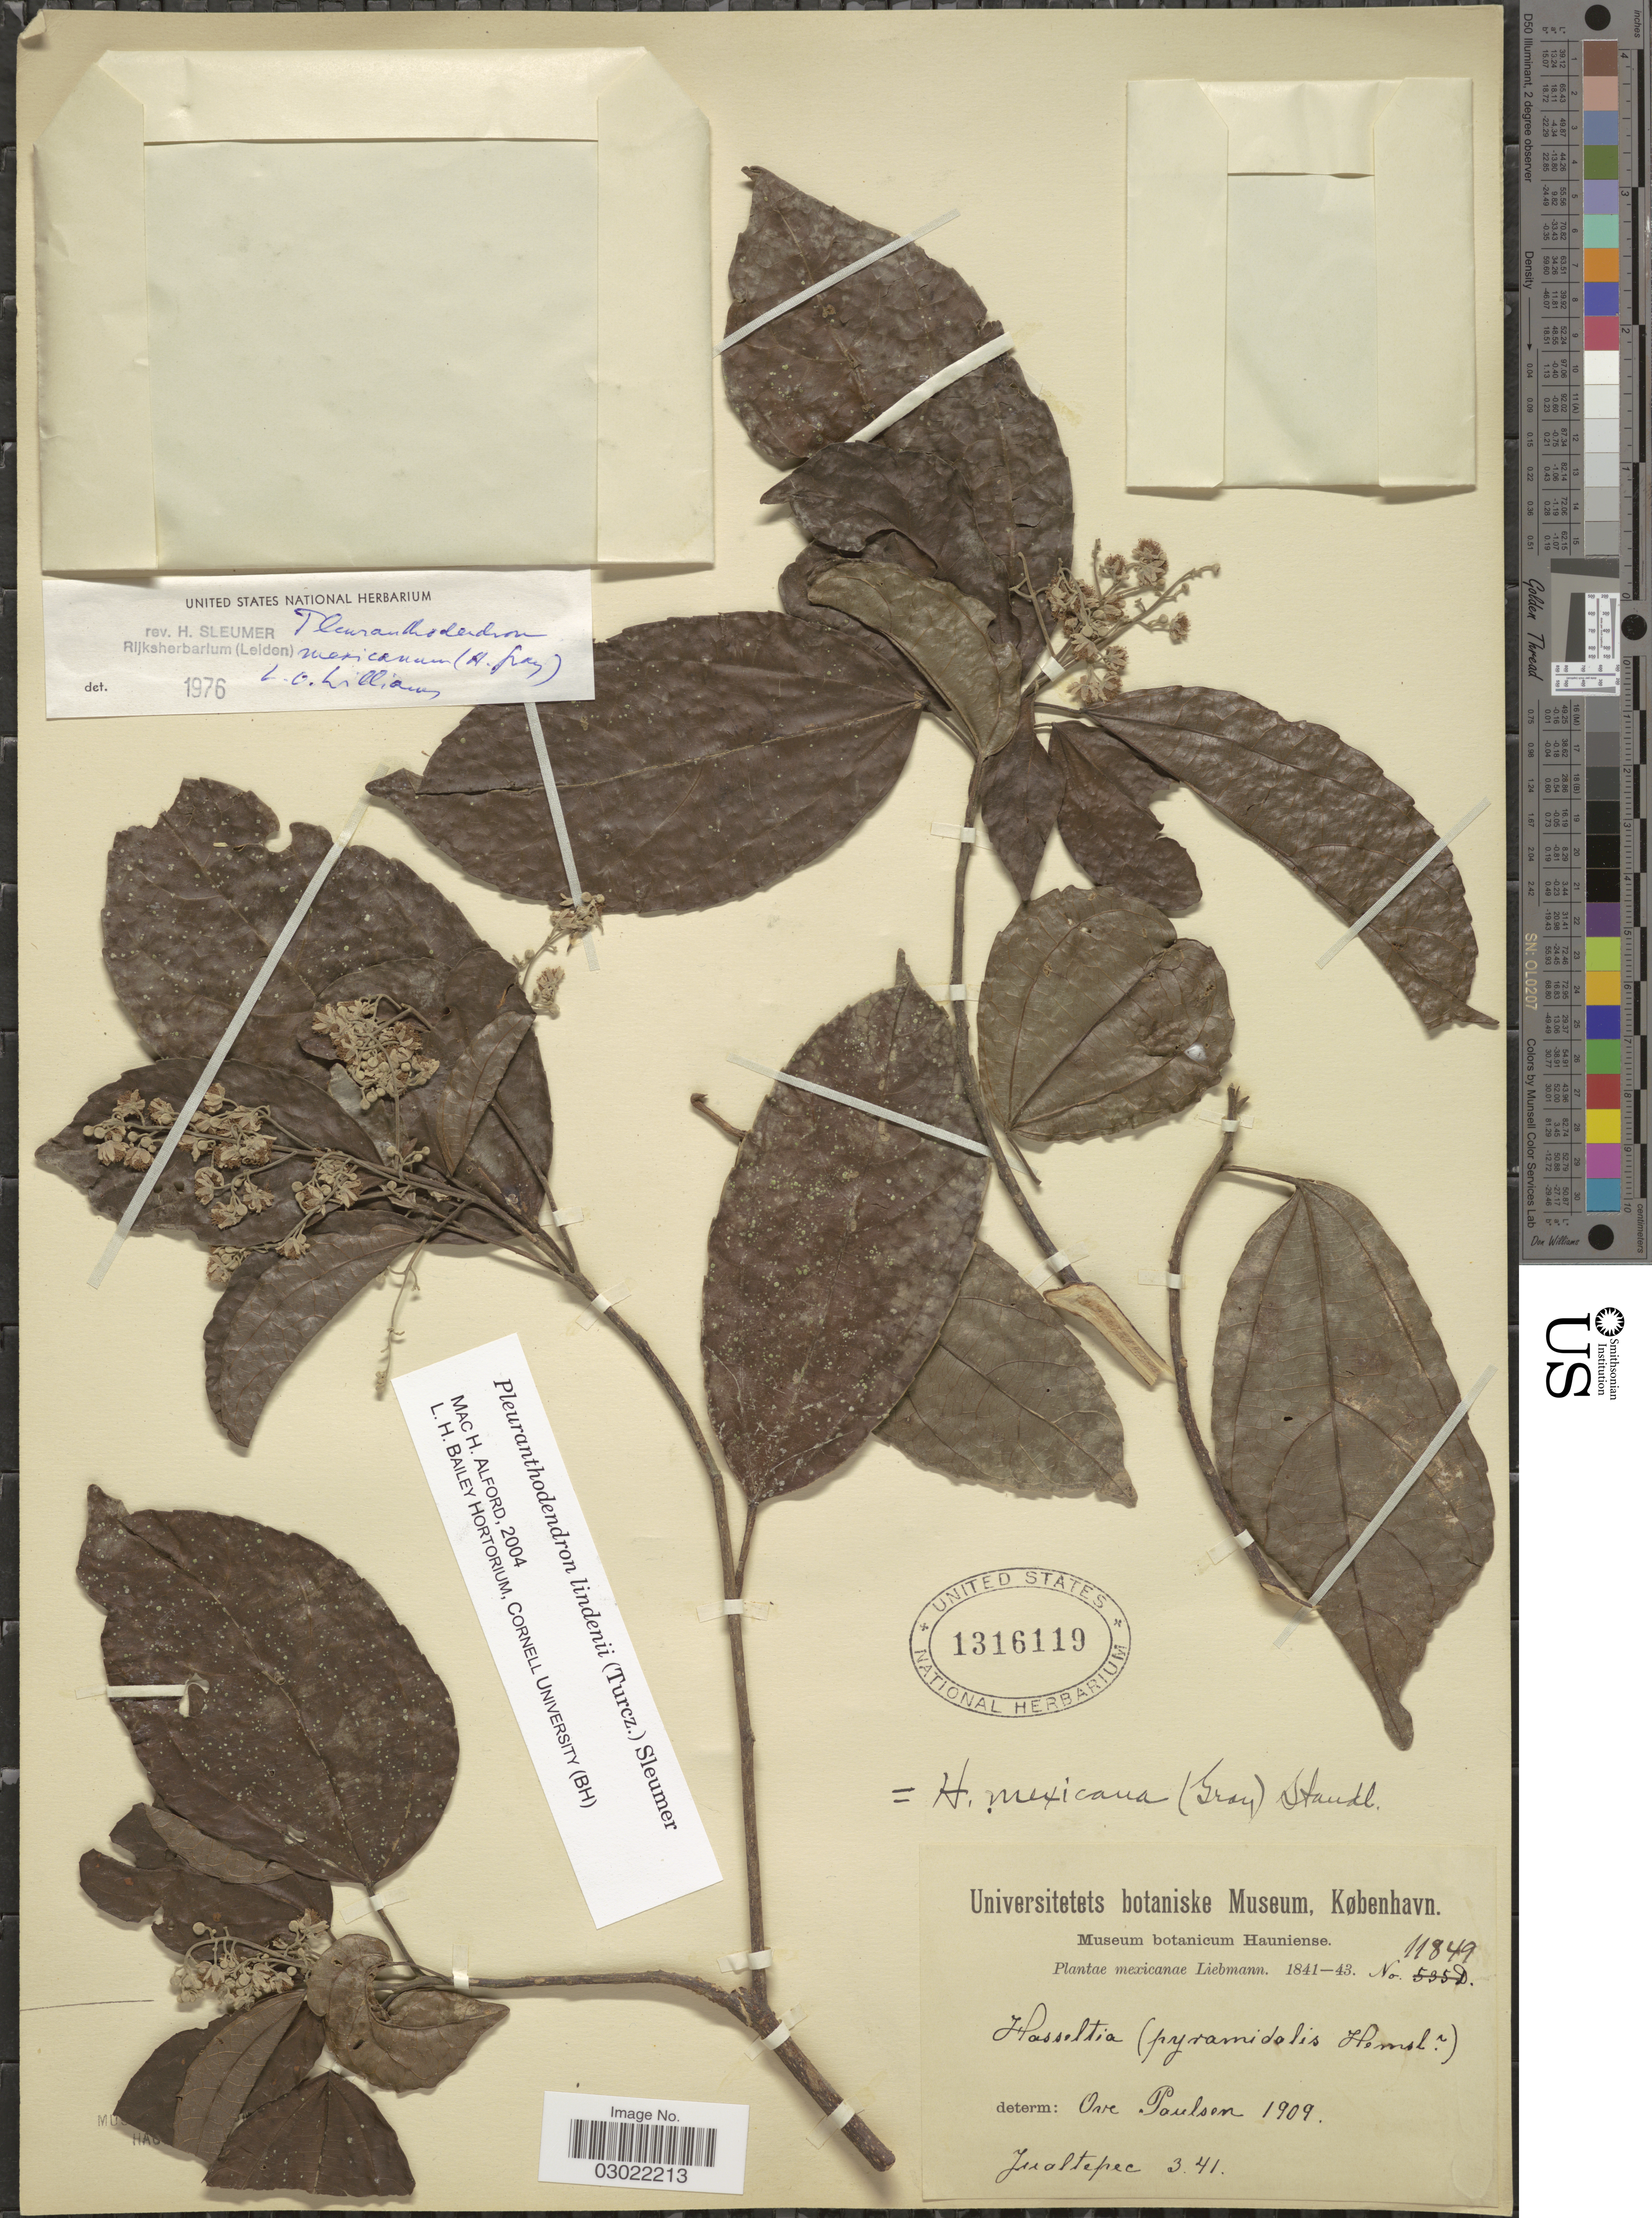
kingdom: Plantae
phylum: Tracheophyta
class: Magnoliopsida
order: Malpighiales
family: Salicaceae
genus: Pleuranthodendron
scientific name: Pleuranthodendron lindenii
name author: (Turcz.) Sleumer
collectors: Liebmann, --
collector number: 11849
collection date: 1841-03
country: Mexico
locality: Mexicanae. Jualtepec.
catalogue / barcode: US 1316119